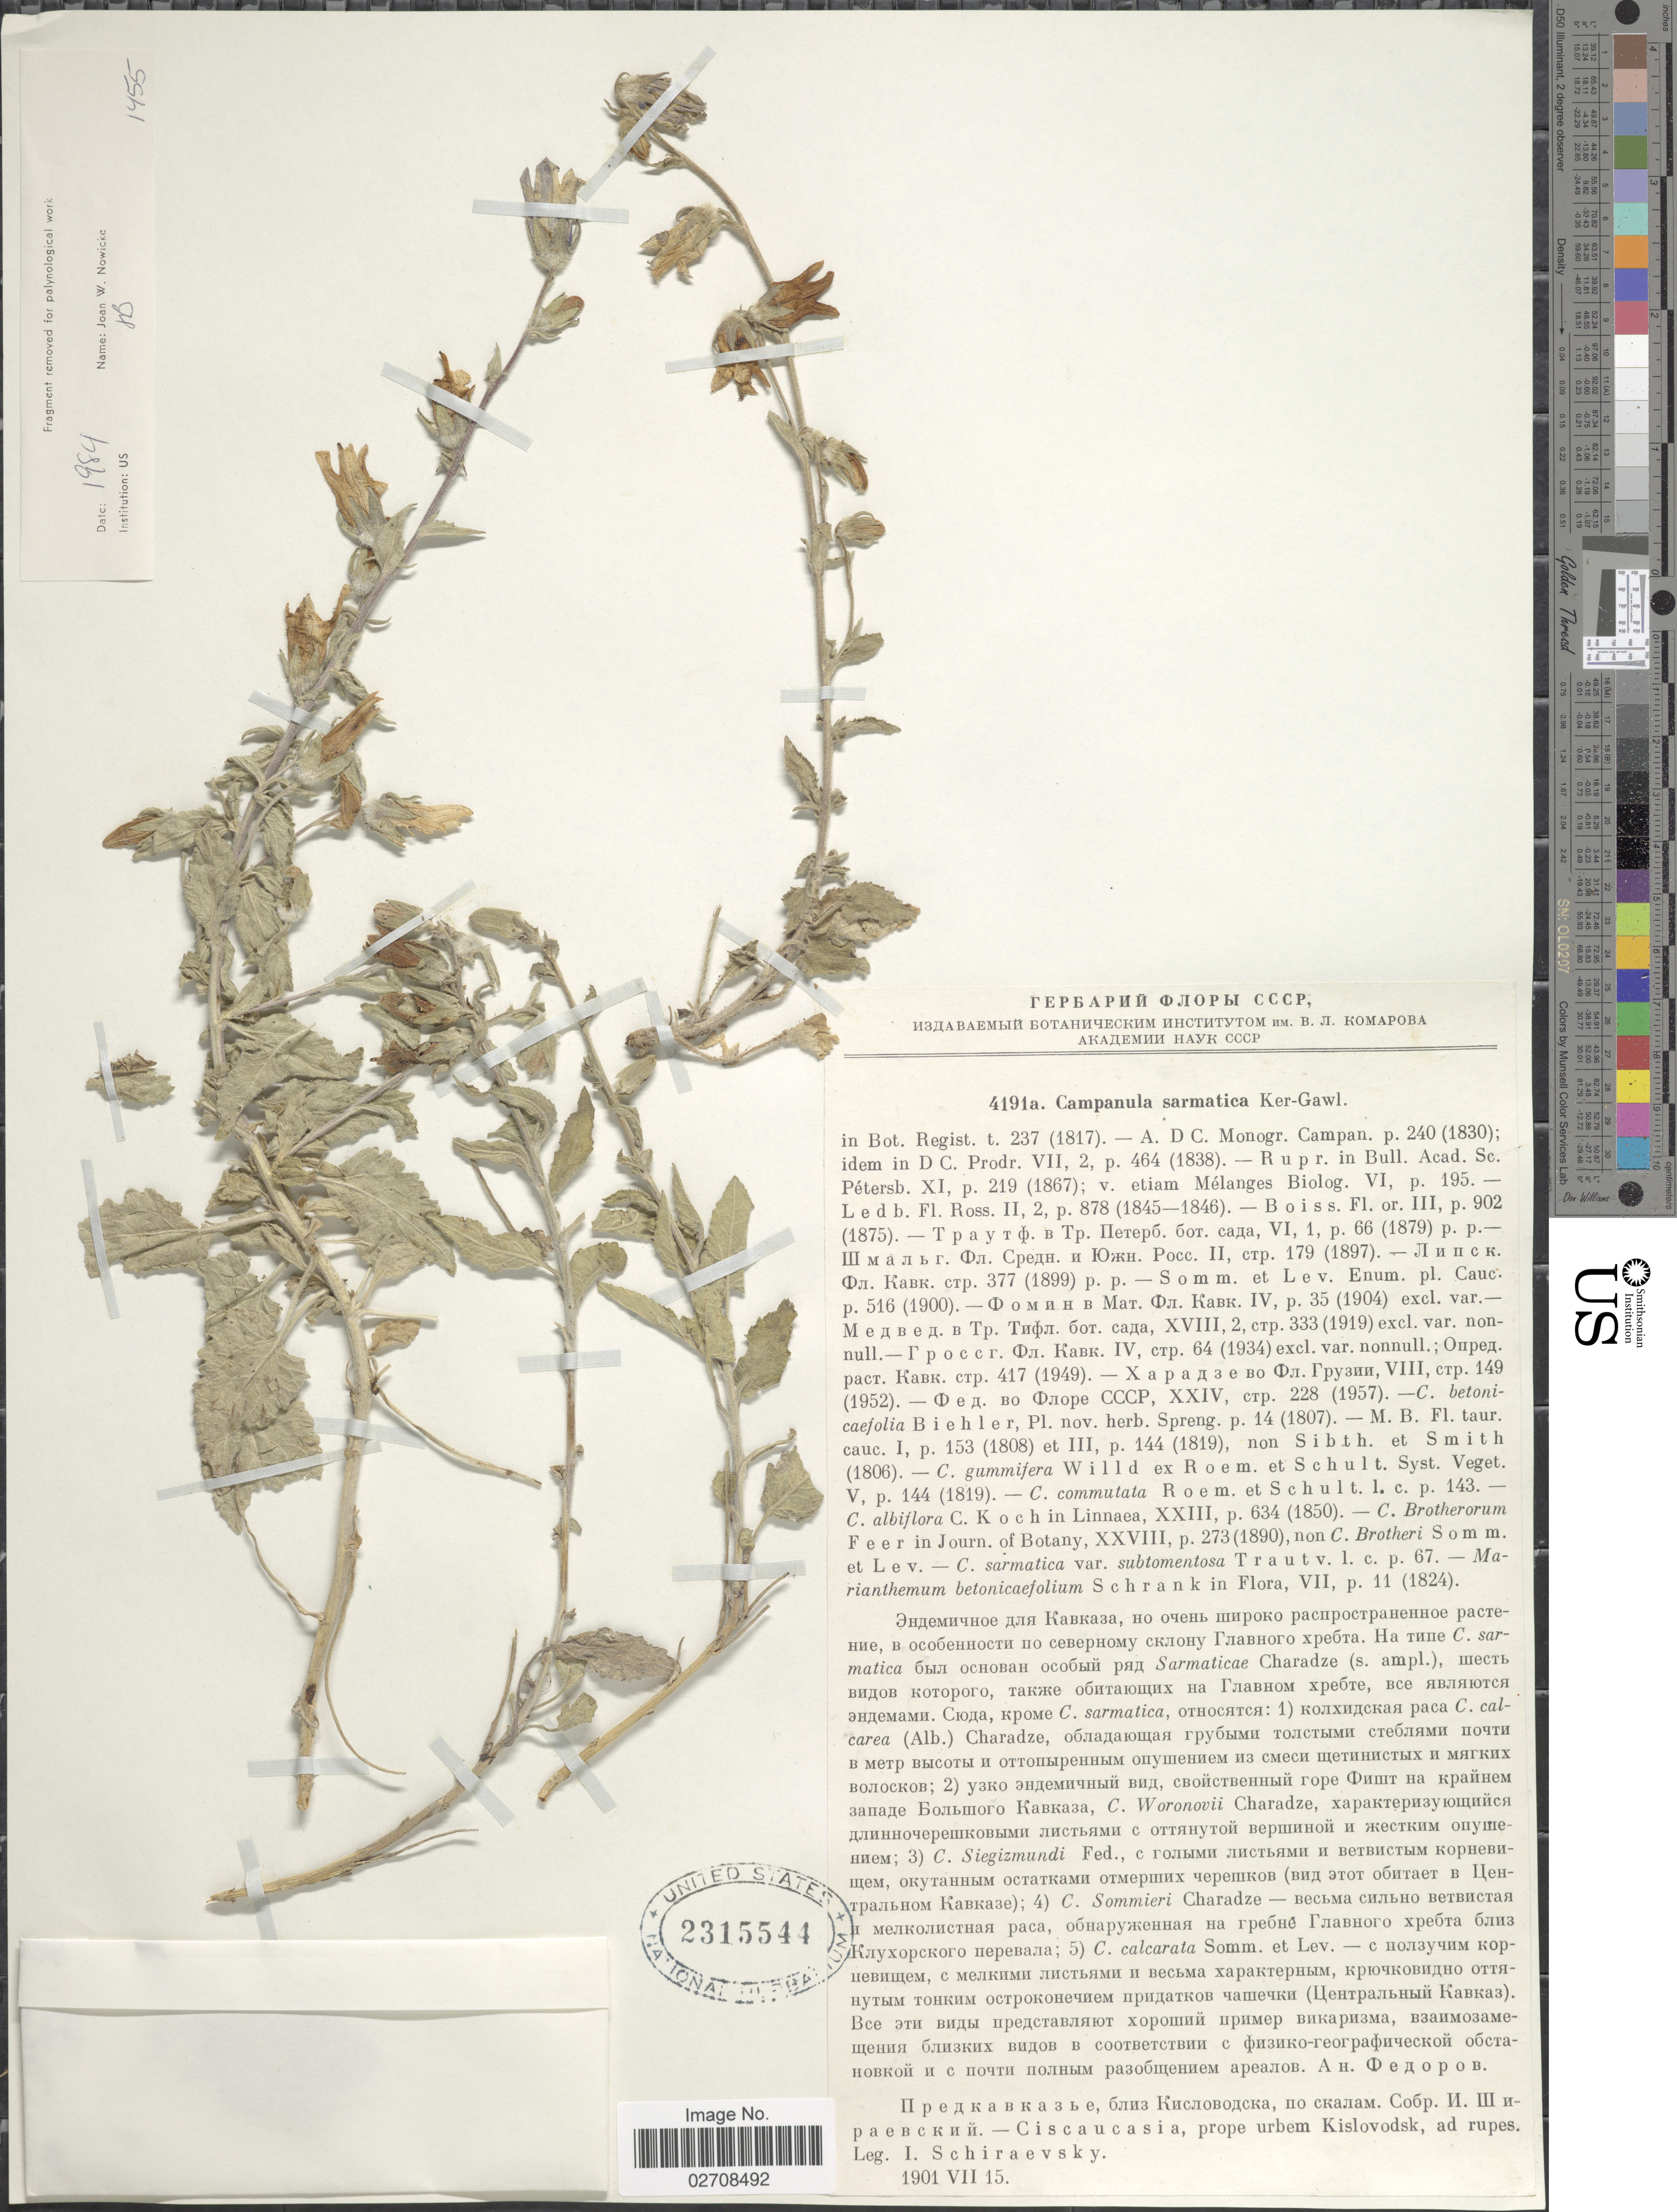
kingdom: Plantae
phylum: Tracheophyta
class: Magnoliopsida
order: Asterales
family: Campanulaceae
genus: Campanula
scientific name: Campanula sarmatica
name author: Ker Gawl.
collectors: I. Schiraevsky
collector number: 4191a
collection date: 1901-07-15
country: Russian Federation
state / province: Stavropol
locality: Ciscaucasia, prope urbem Kislovodsk, ad rupes.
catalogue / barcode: US 2315544